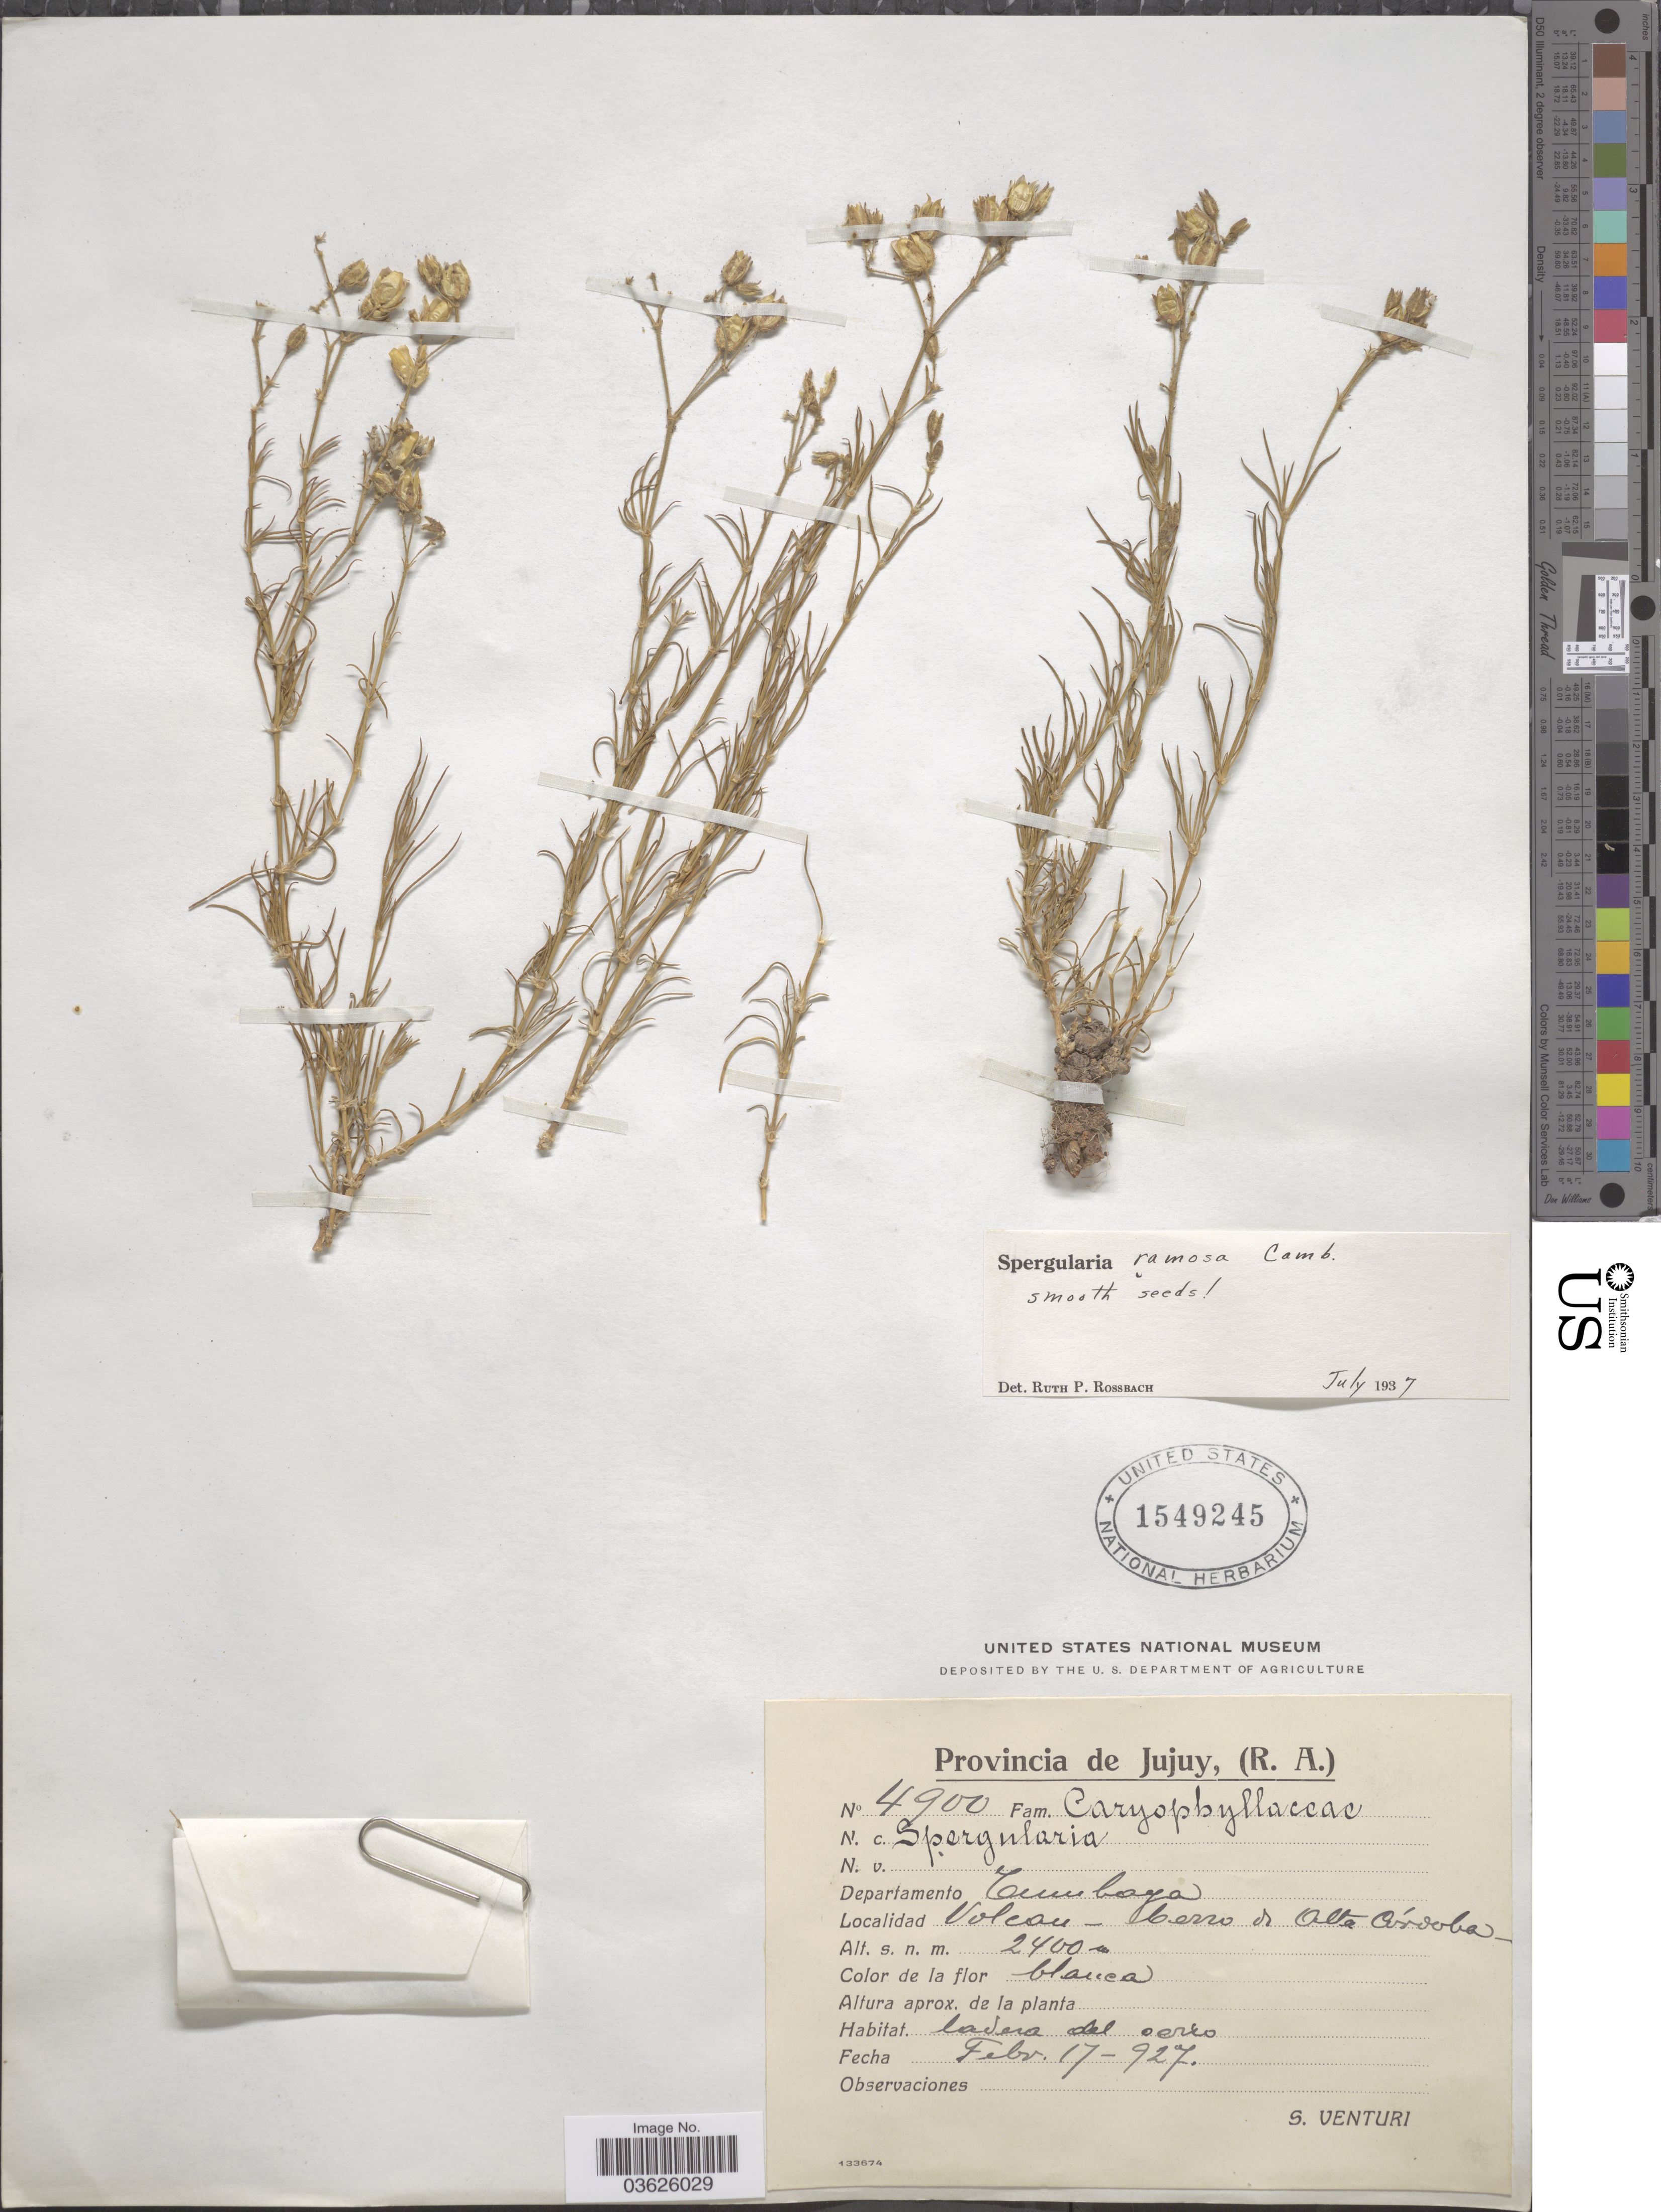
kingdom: Plantae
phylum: Tracheophyta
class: Magnoliopsida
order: Caryophyllales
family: Caryophyllaceae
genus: Spergularia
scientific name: Spergularia ramosa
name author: Cambess.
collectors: S. Venturi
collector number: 4900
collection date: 1927-02-17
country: Argentina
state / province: Jujuy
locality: Departamento Tumbaya. Volcan - Cerro de Alta Córdoba.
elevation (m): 2400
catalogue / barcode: US 1549245